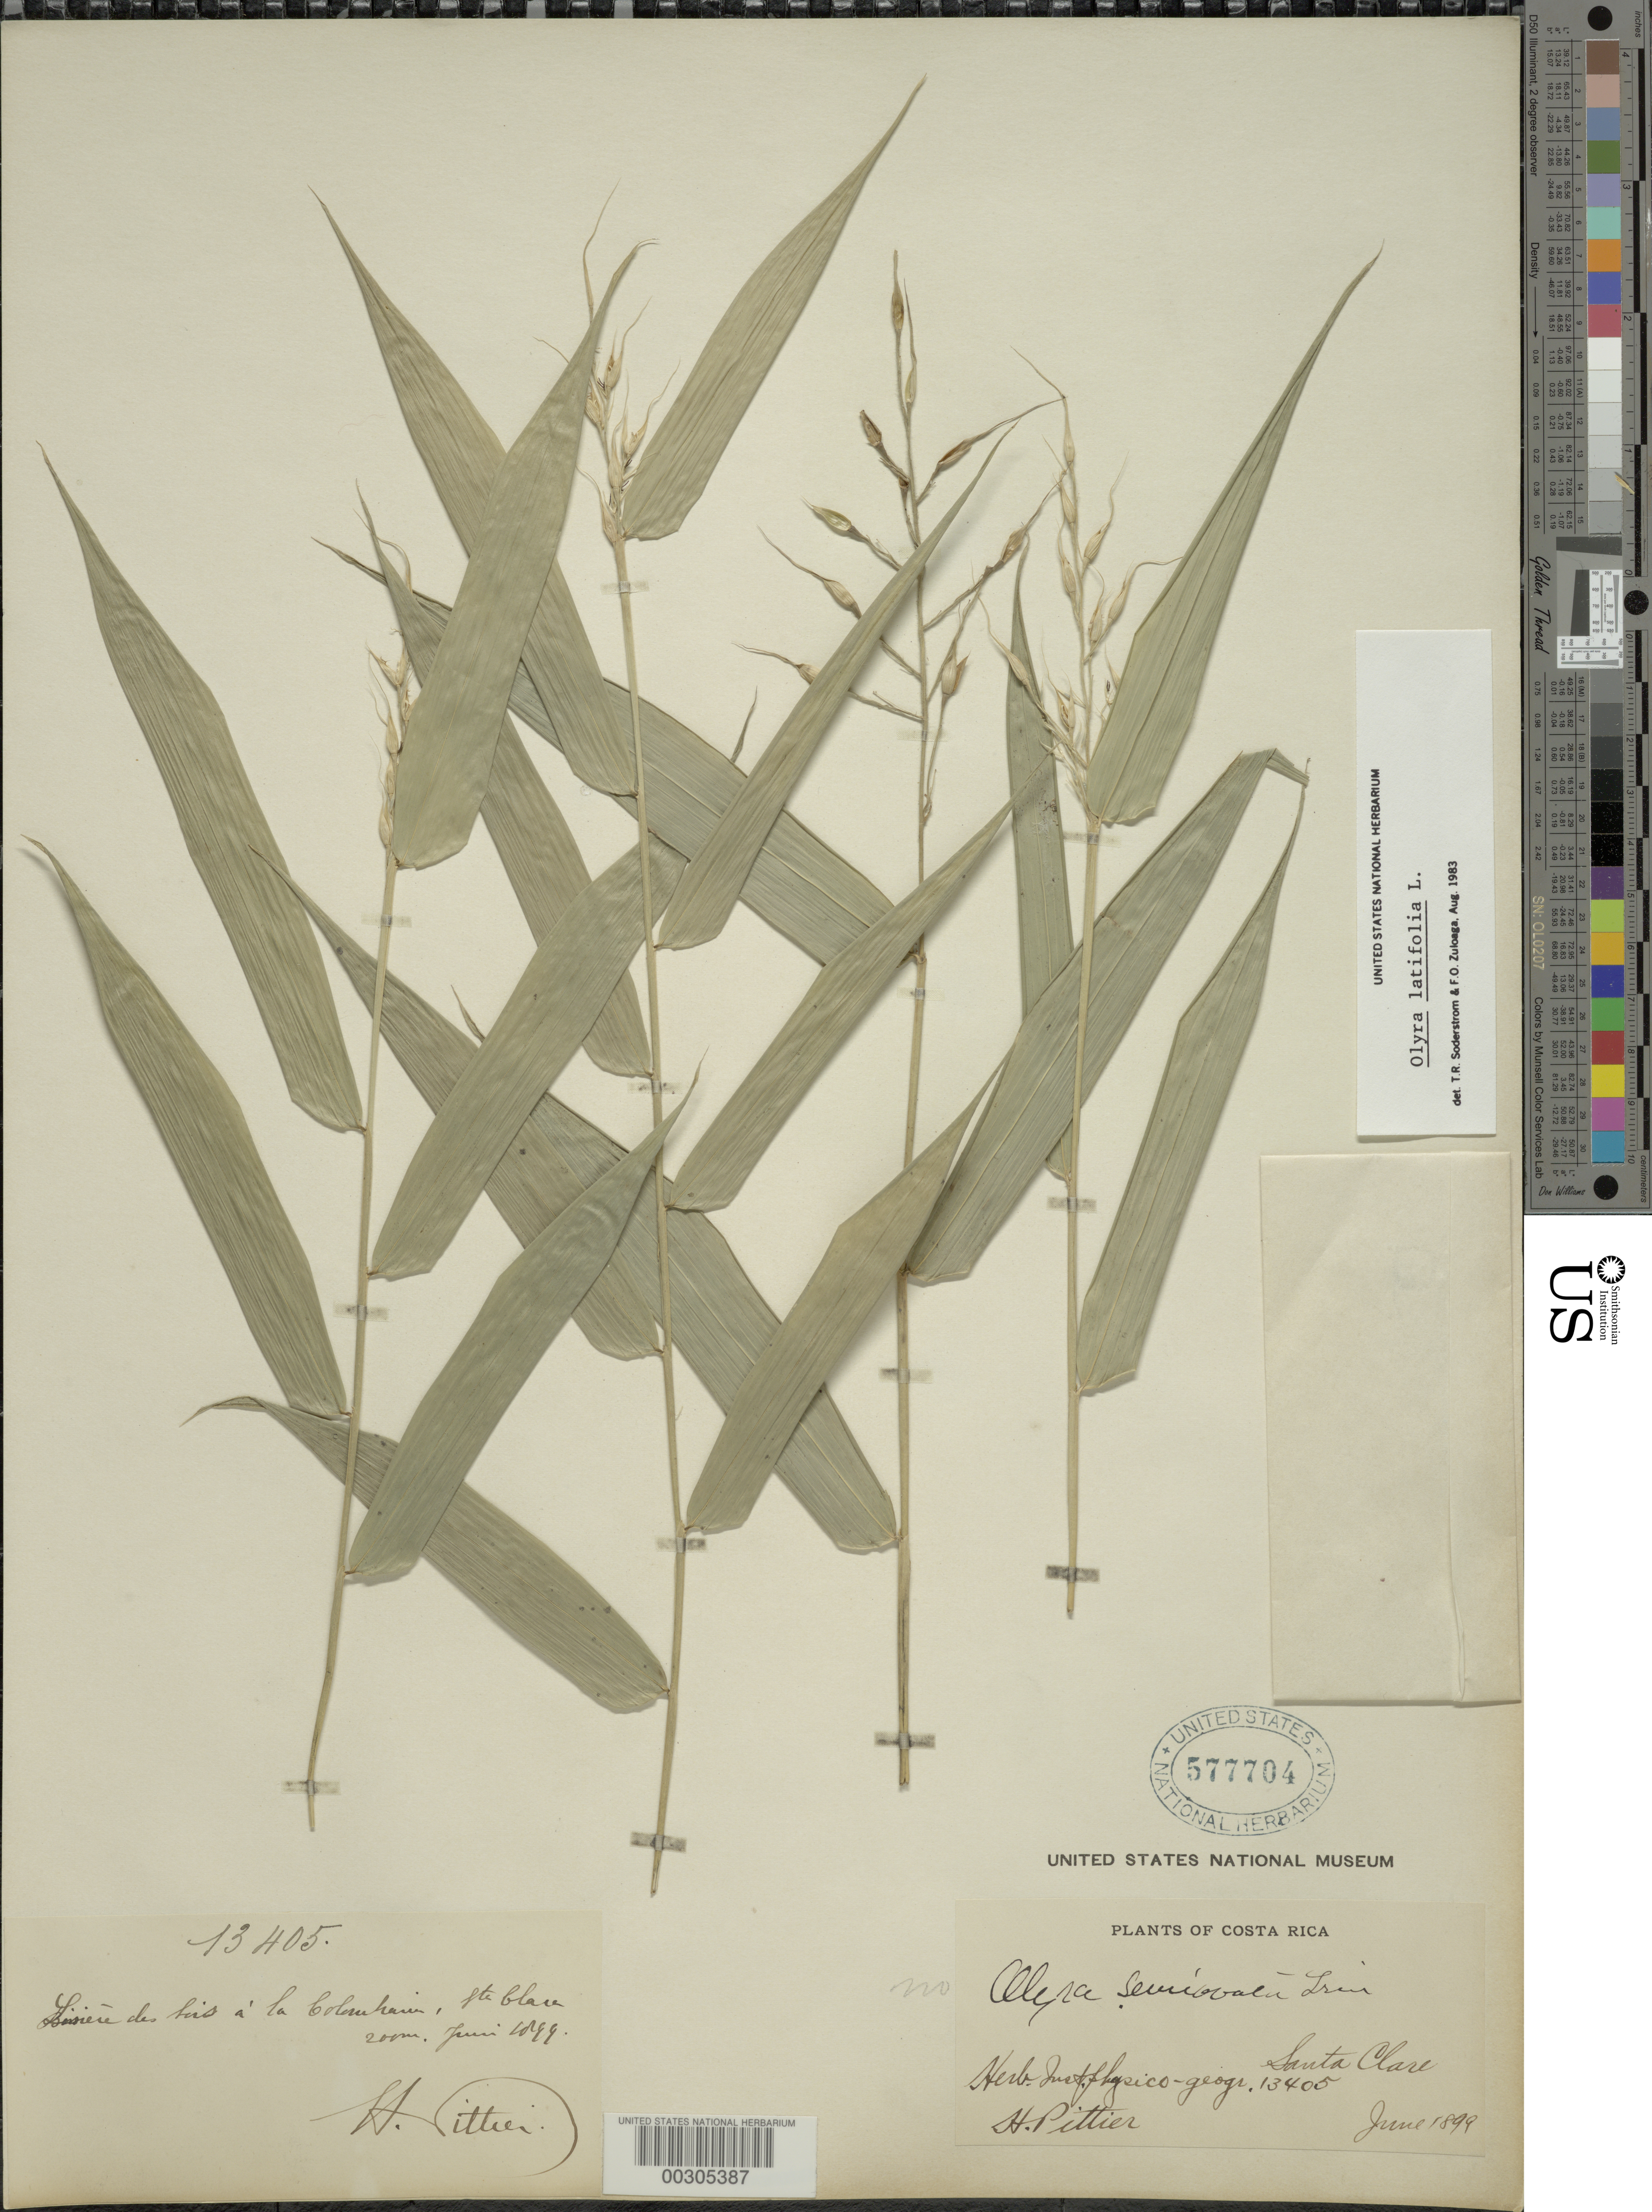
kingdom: Plantae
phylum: Tracheophyta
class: Liliopsida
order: Poales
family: Poaceae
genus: Olyra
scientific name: Olyra latifolia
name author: L.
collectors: H. F. Pittier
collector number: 13405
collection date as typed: Jun 1899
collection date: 1899-06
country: Costa Rica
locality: La Colombiana, Santa Clara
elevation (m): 200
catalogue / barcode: US 577704